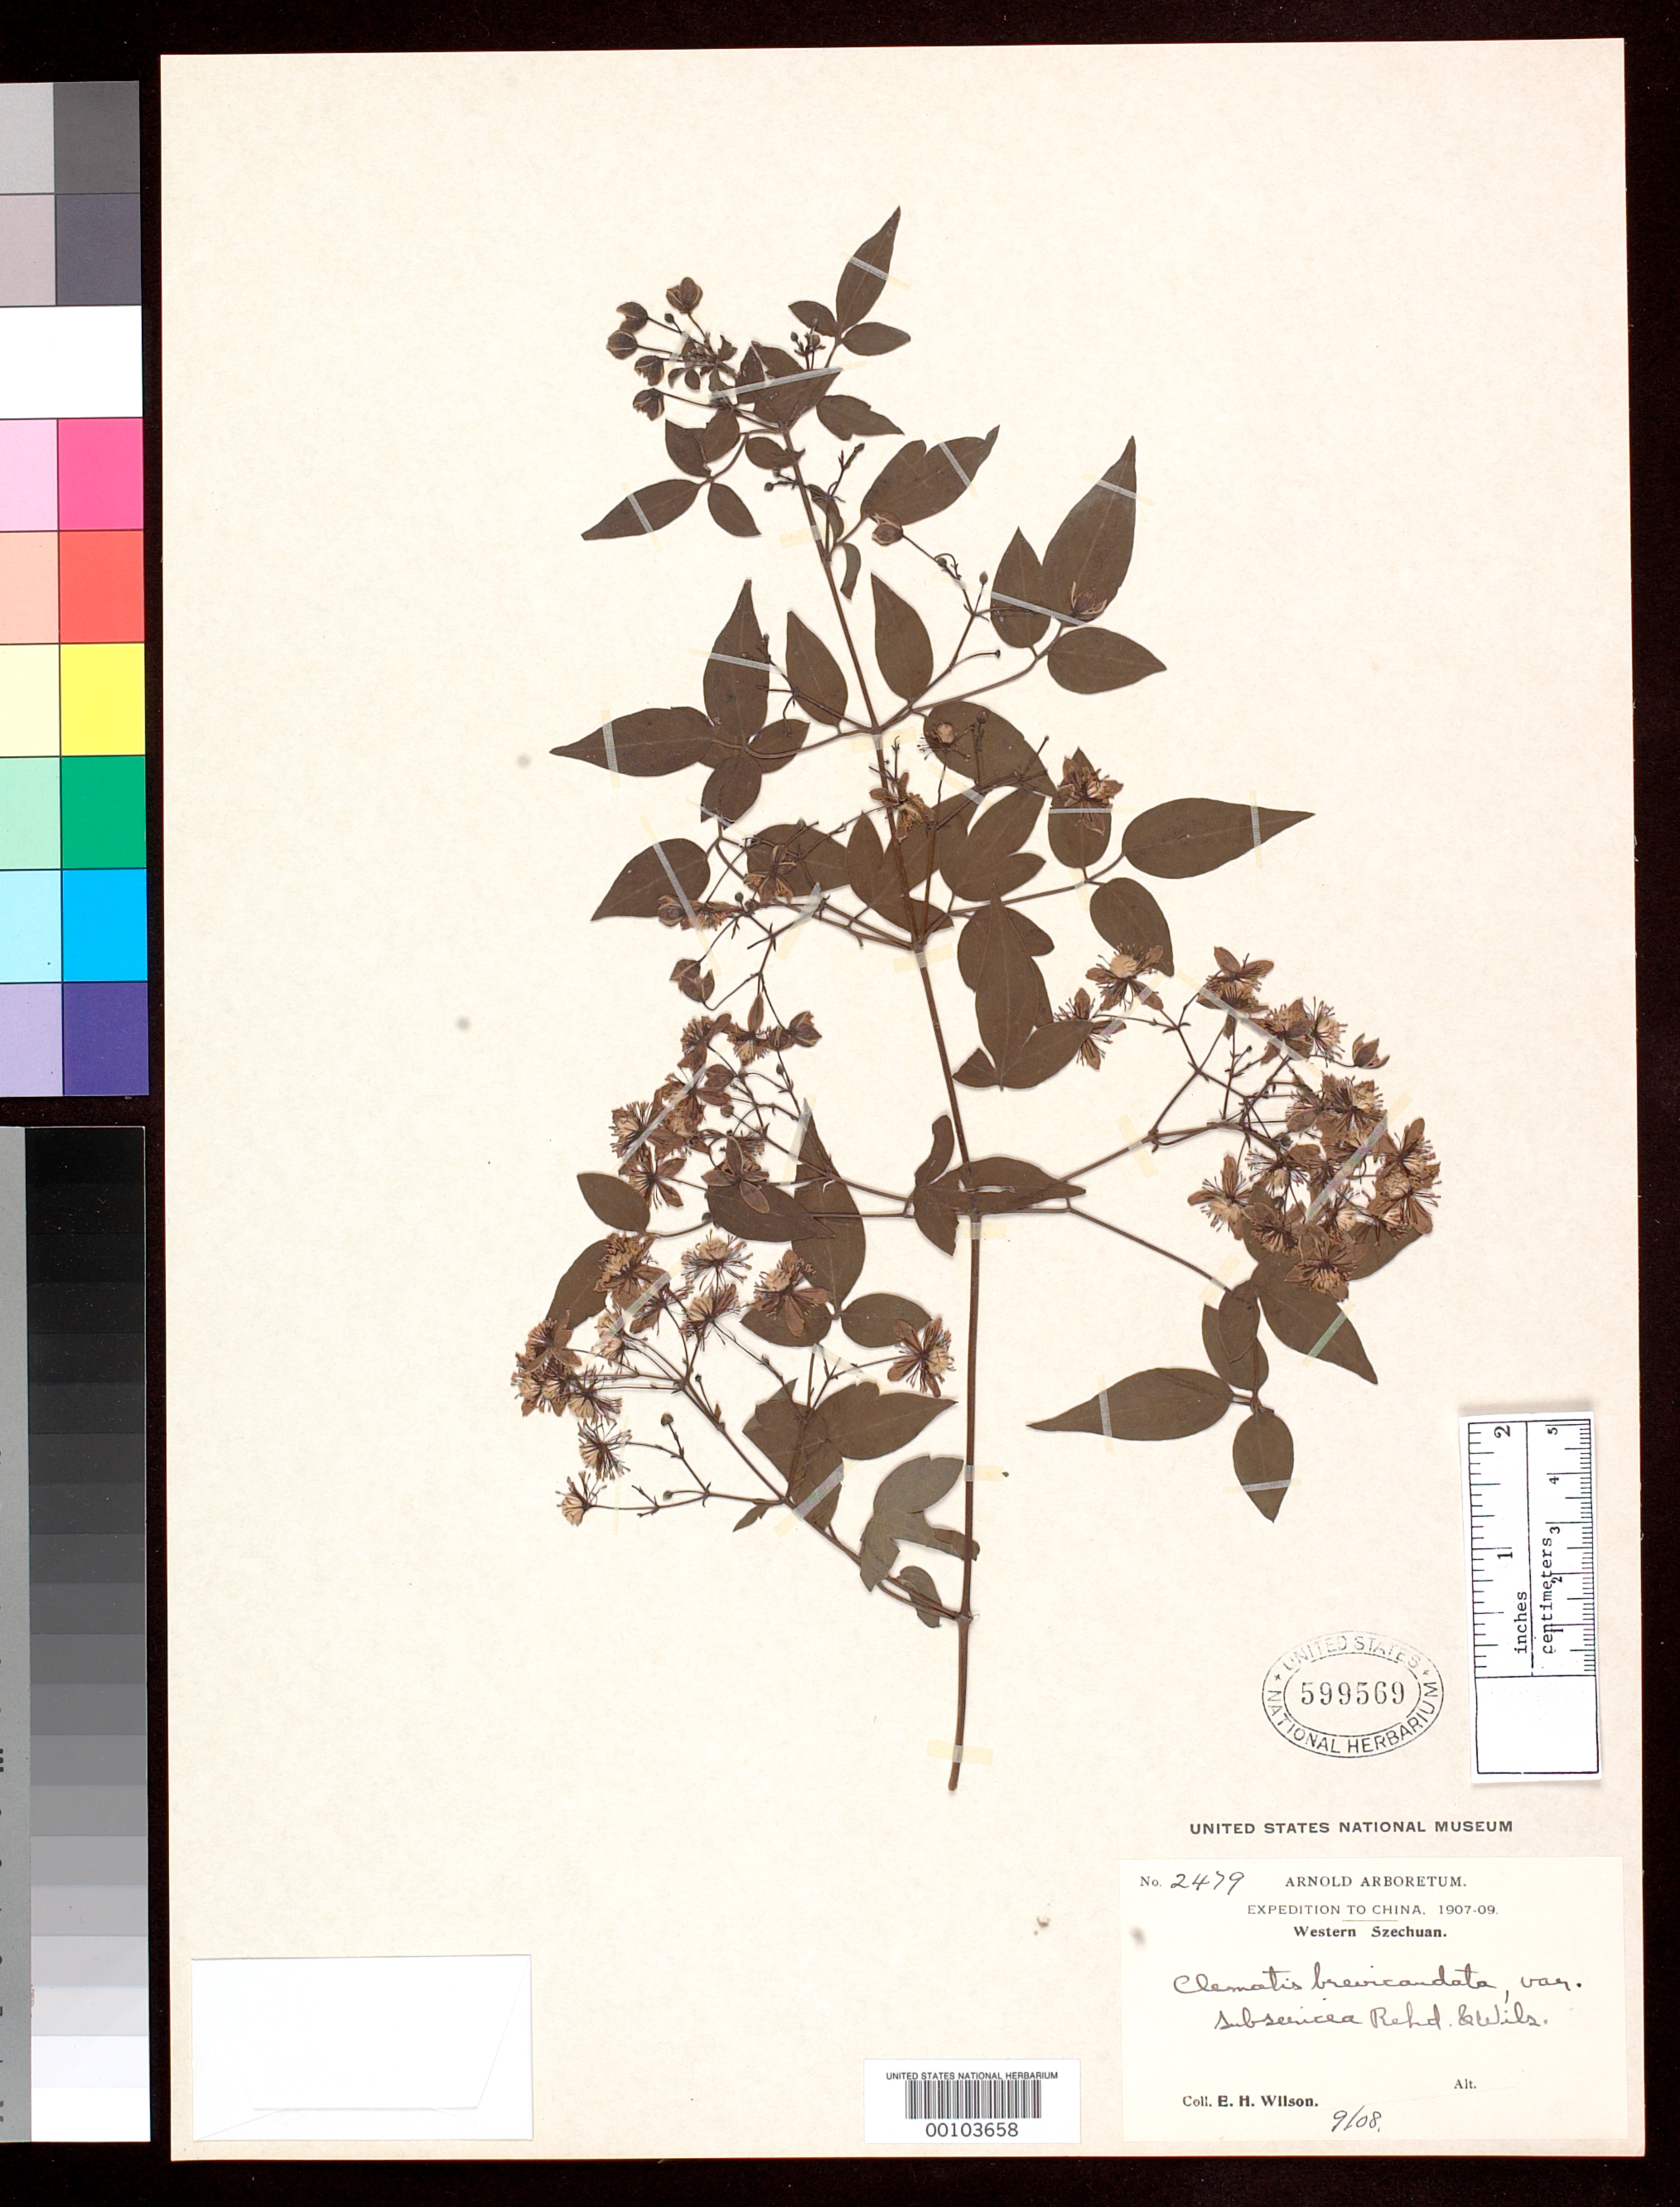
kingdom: Plantae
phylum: Tracheophyta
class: Magnoliopsida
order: Ranunculales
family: Ranunculaceae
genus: Clematis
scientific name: Clematis brevicaudata var. subsericea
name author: Rehder & E.H. Wilson in Sarg.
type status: Isotype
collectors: E. H. Wilson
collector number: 2479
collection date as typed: Sep 1908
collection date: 1908-09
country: China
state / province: Sichuan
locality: Yachoufu.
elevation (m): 300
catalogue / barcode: US 599569